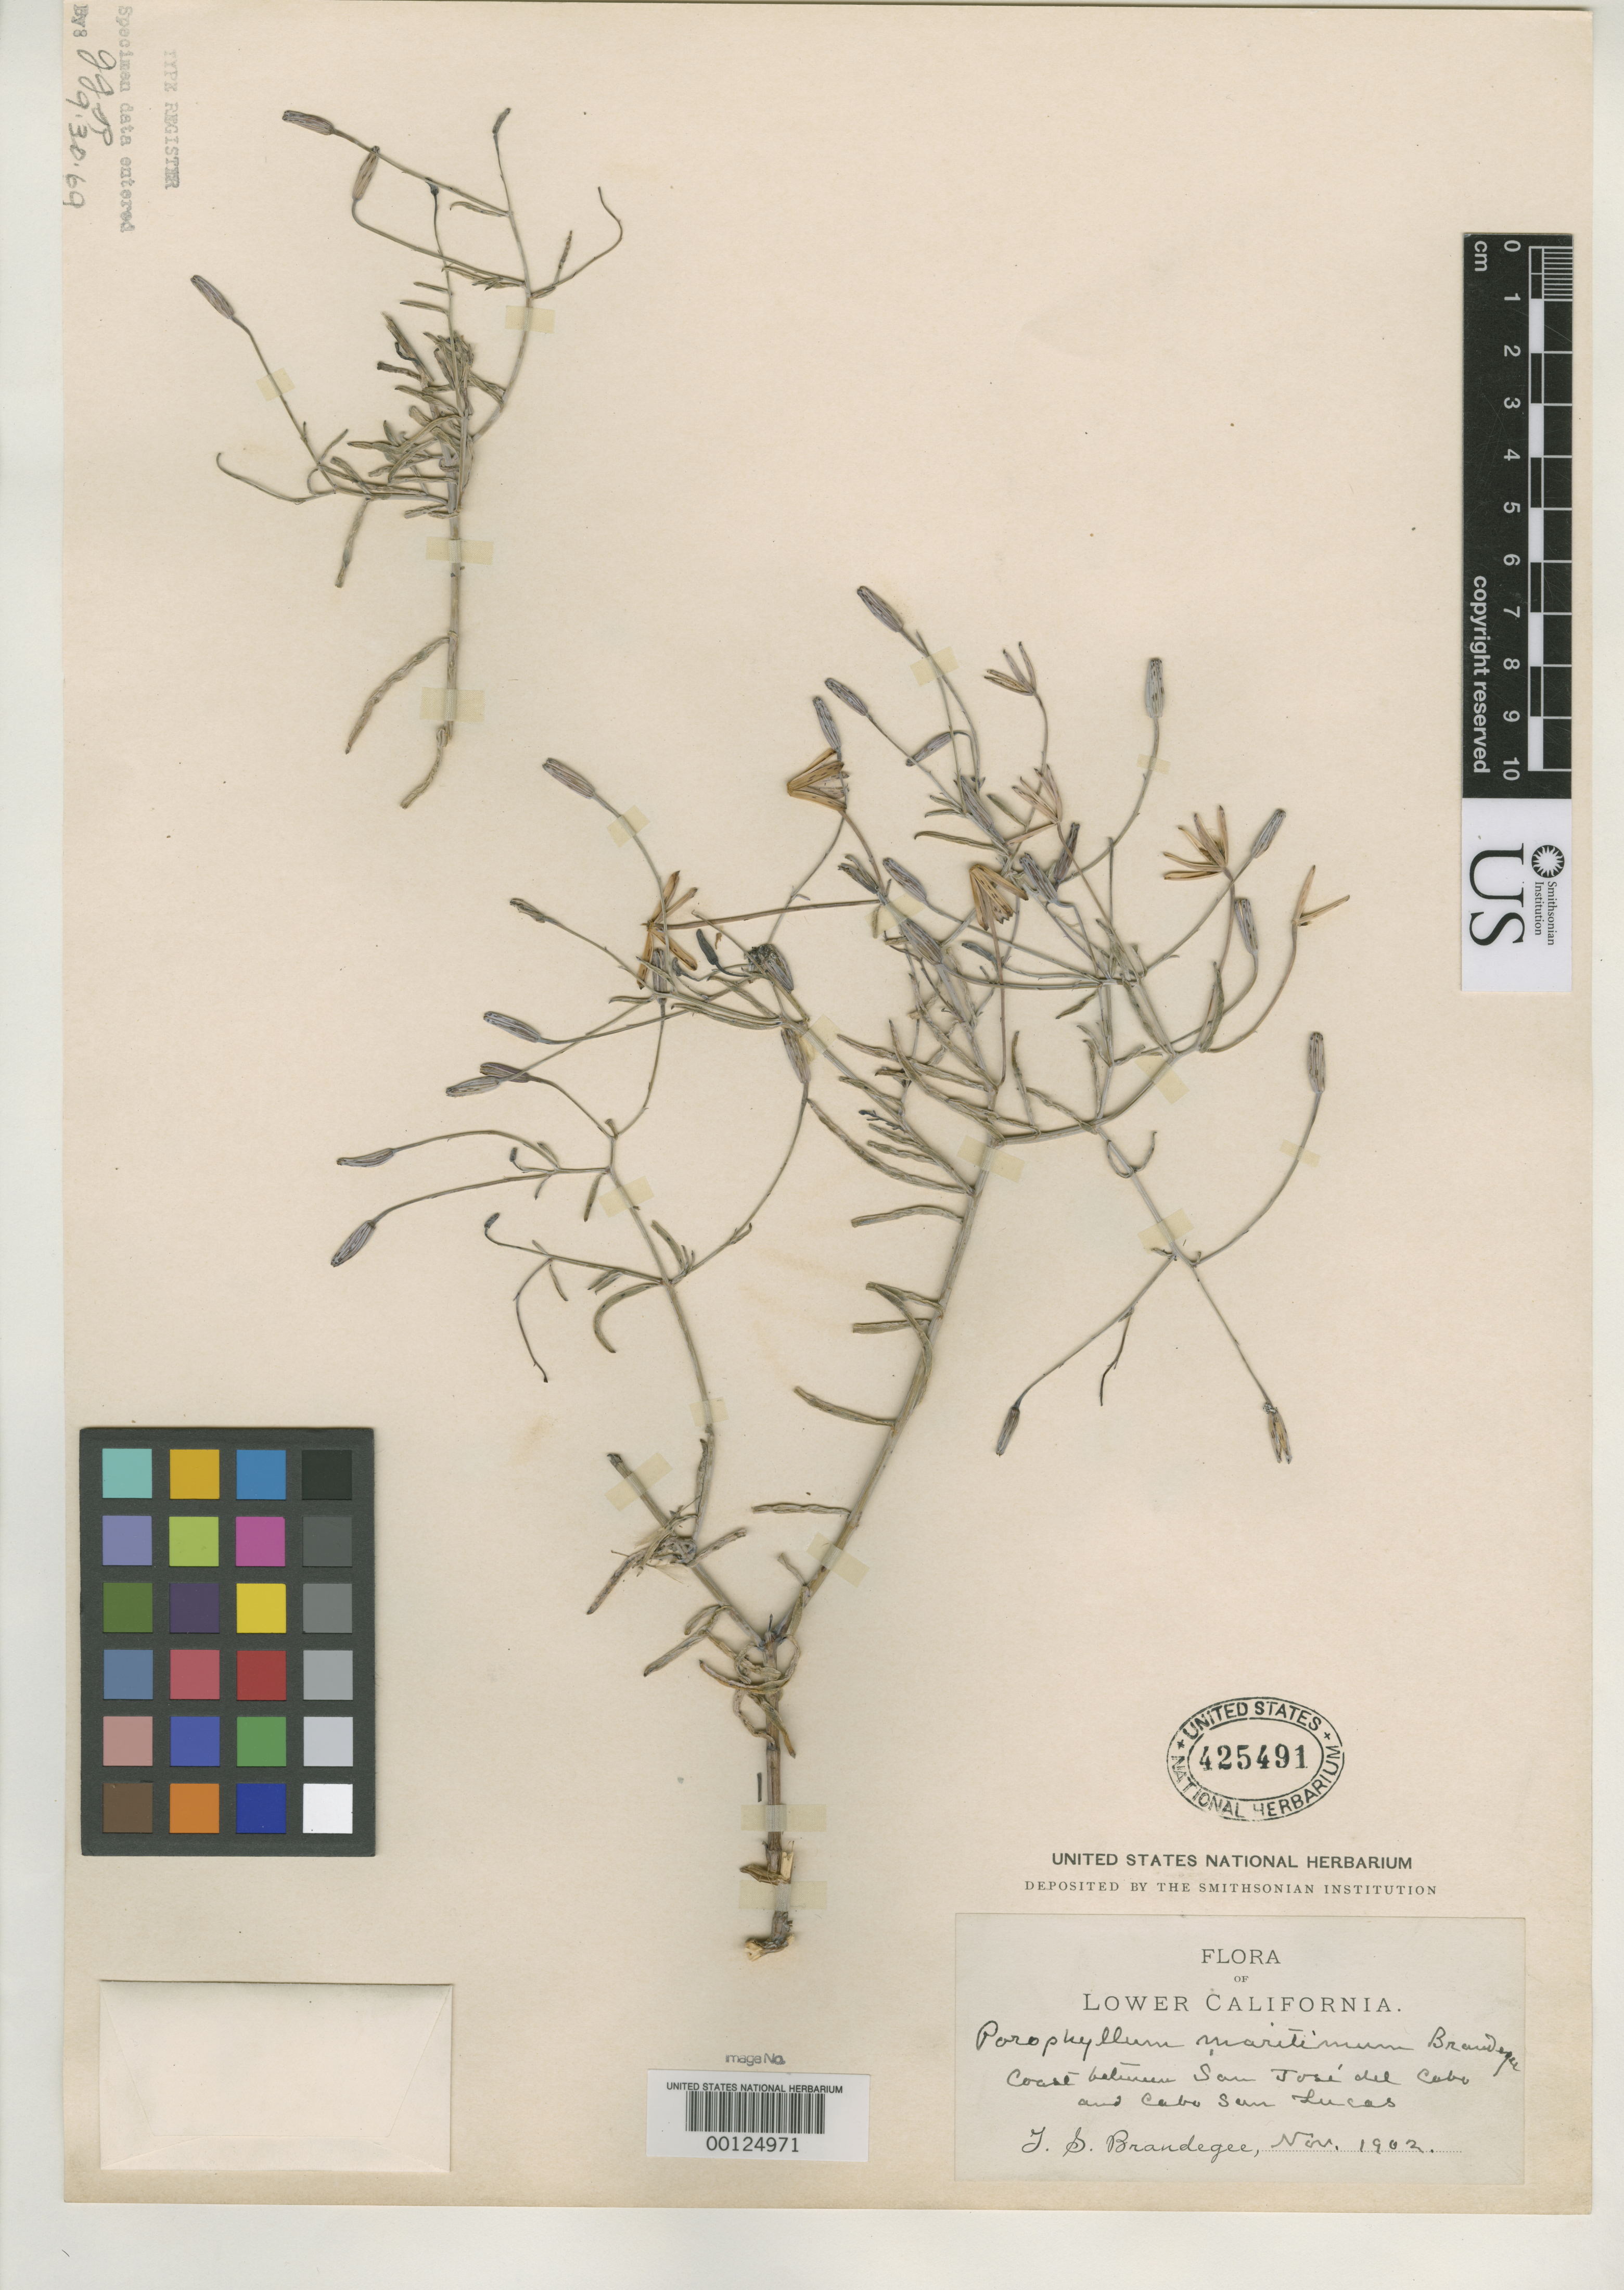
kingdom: Plantae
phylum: Tracheophyta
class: Magnoliopsida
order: Asterales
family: Asteraceae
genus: Porophyllum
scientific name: Porophyllum maritimum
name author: Brandegee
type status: Type Collection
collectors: T. S. Brandegee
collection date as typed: Nov 1902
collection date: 1902-11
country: Mexico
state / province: Baja California Sur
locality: Between San José del Cabo and Cabo San Lucas.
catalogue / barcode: US 425491